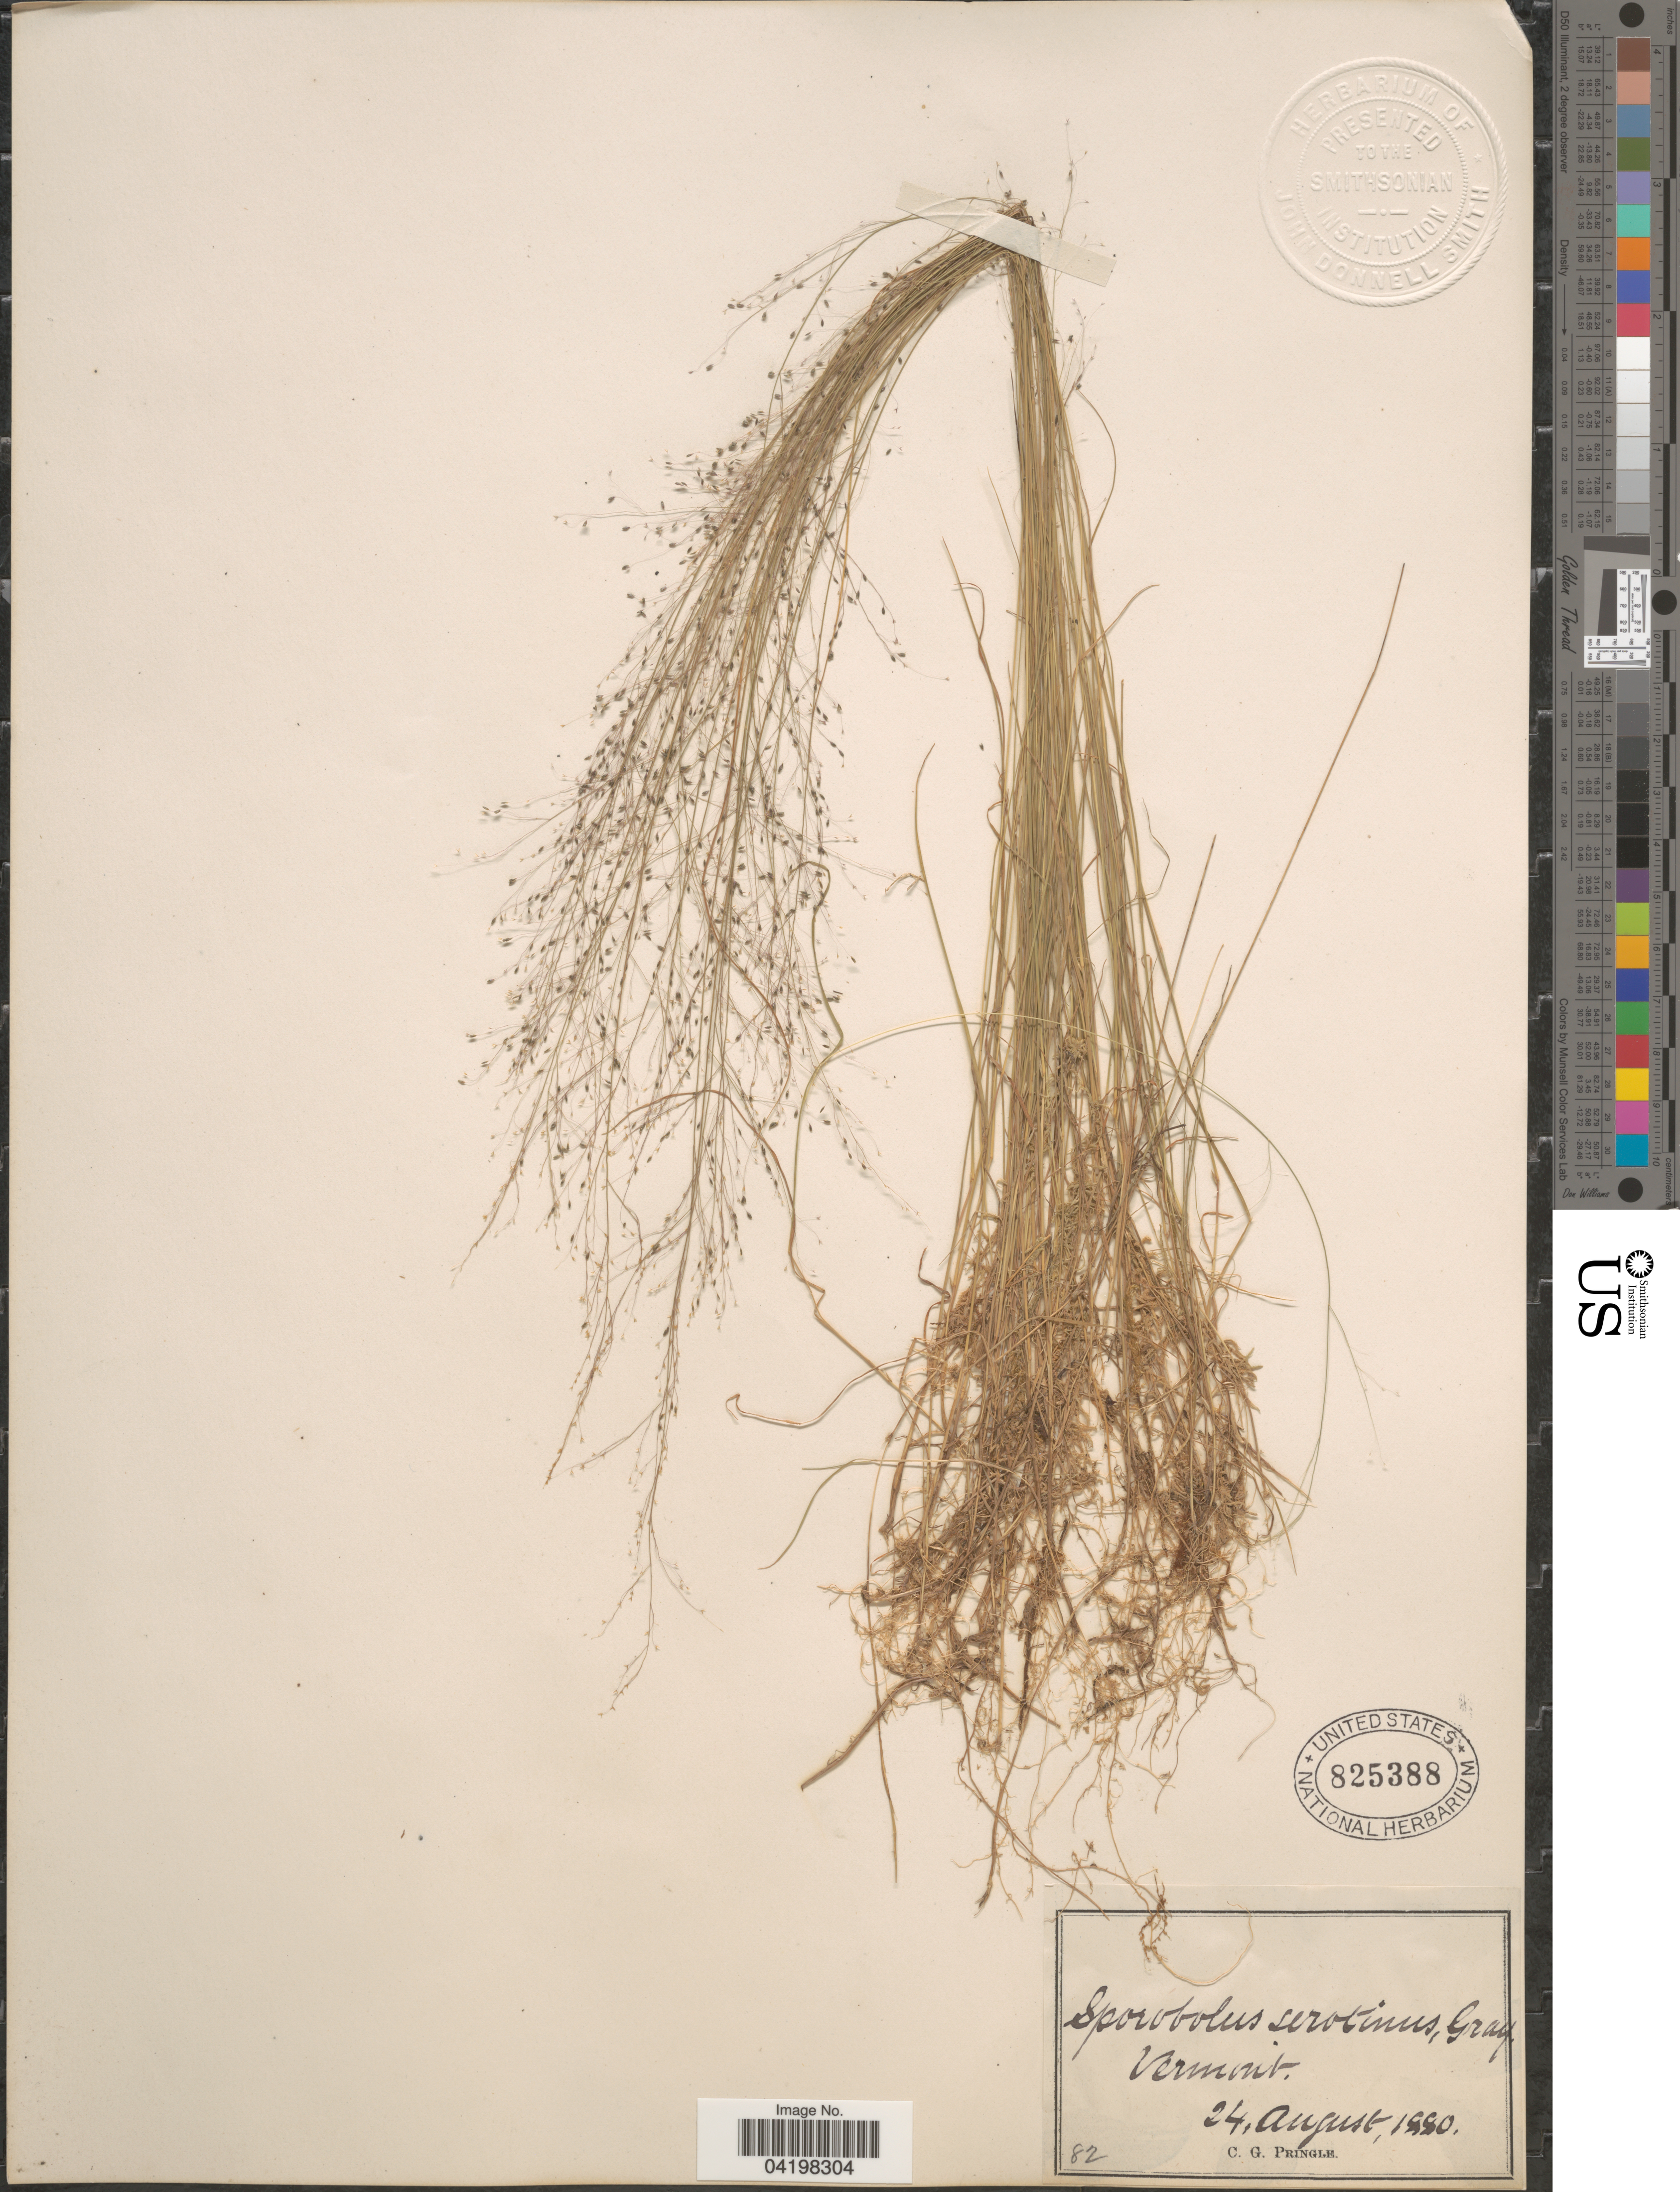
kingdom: Plantae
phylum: Tracheophyta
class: Liliopsida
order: Poales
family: Poaceae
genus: Muhlenbergia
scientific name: Muhlenbergia uniflora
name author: (Muhl.) Fernald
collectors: C. G. Pringle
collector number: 82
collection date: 1880-08-24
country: United States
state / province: Vermont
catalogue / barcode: US 825388